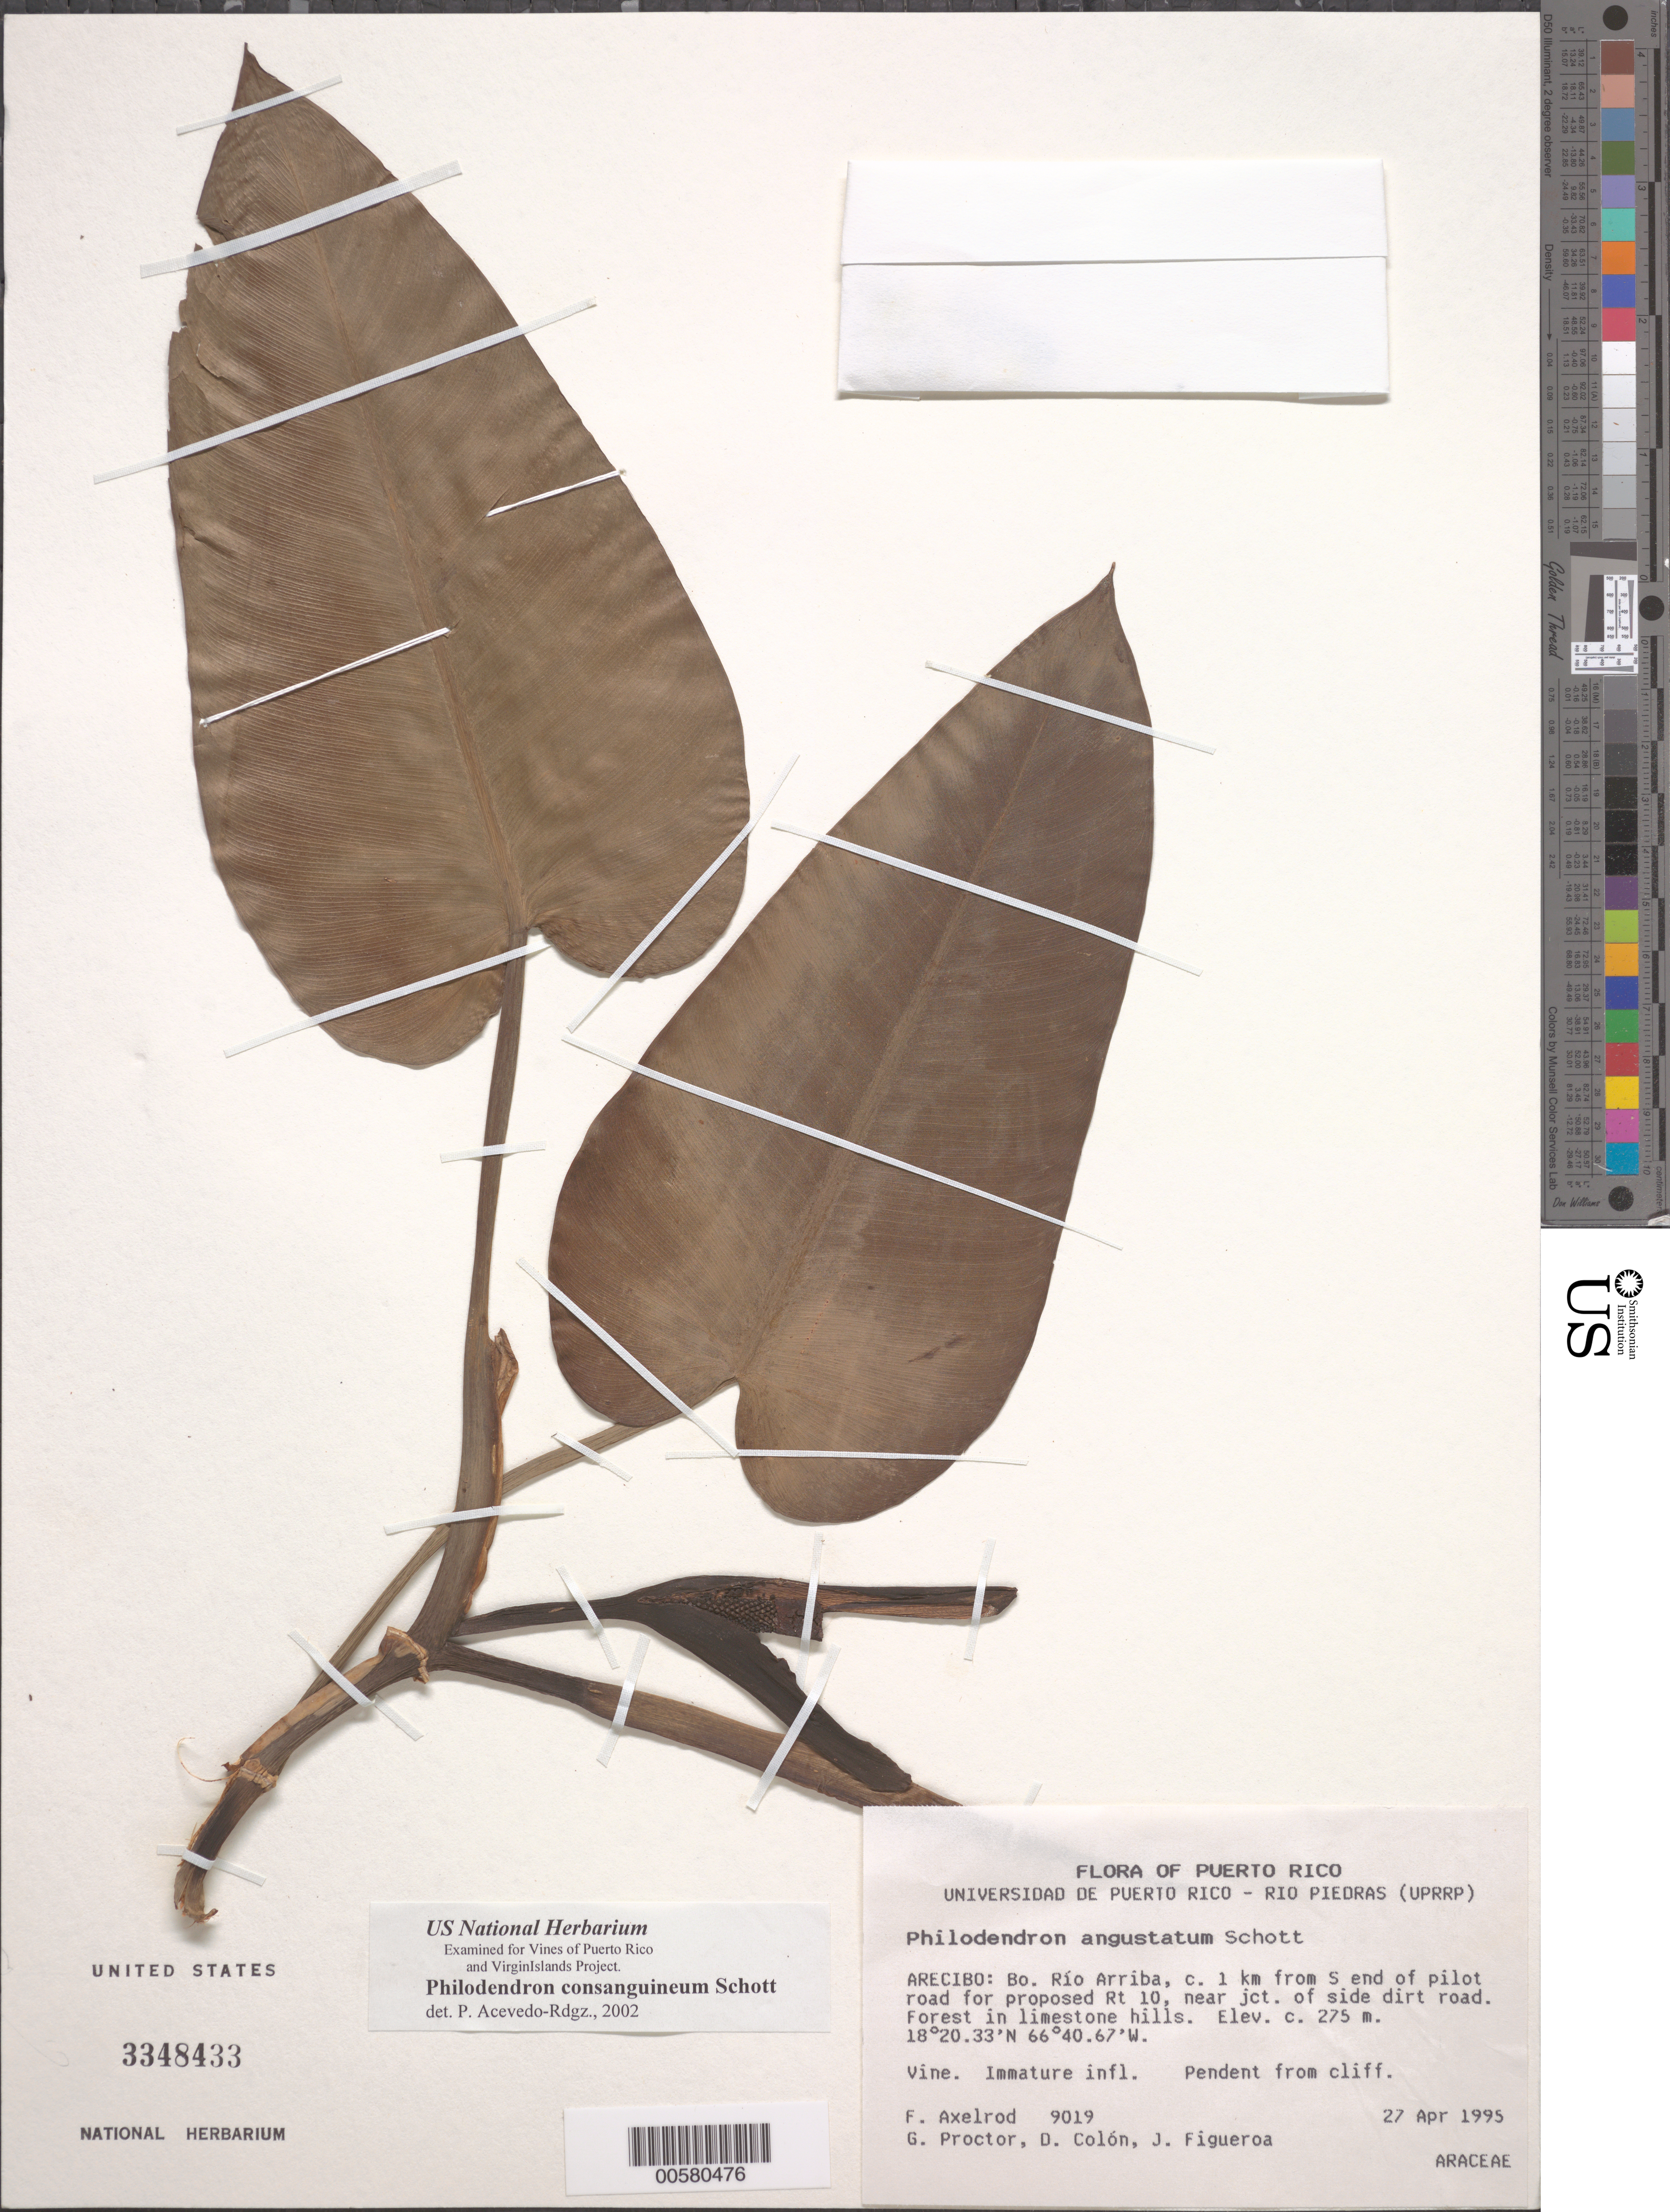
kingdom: Plantae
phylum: Tracheophyta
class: Liliopsida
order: Alismatales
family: Araceae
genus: Philodendron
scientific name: Philodendron consanguineum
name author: Schott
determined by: Acevedo-Rodríguez, P., (BOT), Smithsonian Institution - National Museum of Natural History (UNITED STATES)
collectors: F. S. Axelrod, G. Proctor, D. Colón & J. Figueroa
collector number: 9019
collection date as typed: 27 Apr 1995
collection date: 1995-04-27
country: Puerto Rico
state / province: Arecibo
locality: Arecibo: Bo. Río Arriba, ca. 1 km from S end of pilot road for proposed Rt. 10, near jct. of side dirt road.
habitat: Forest in limestone hills.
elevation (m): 275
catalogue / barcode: US 3348433